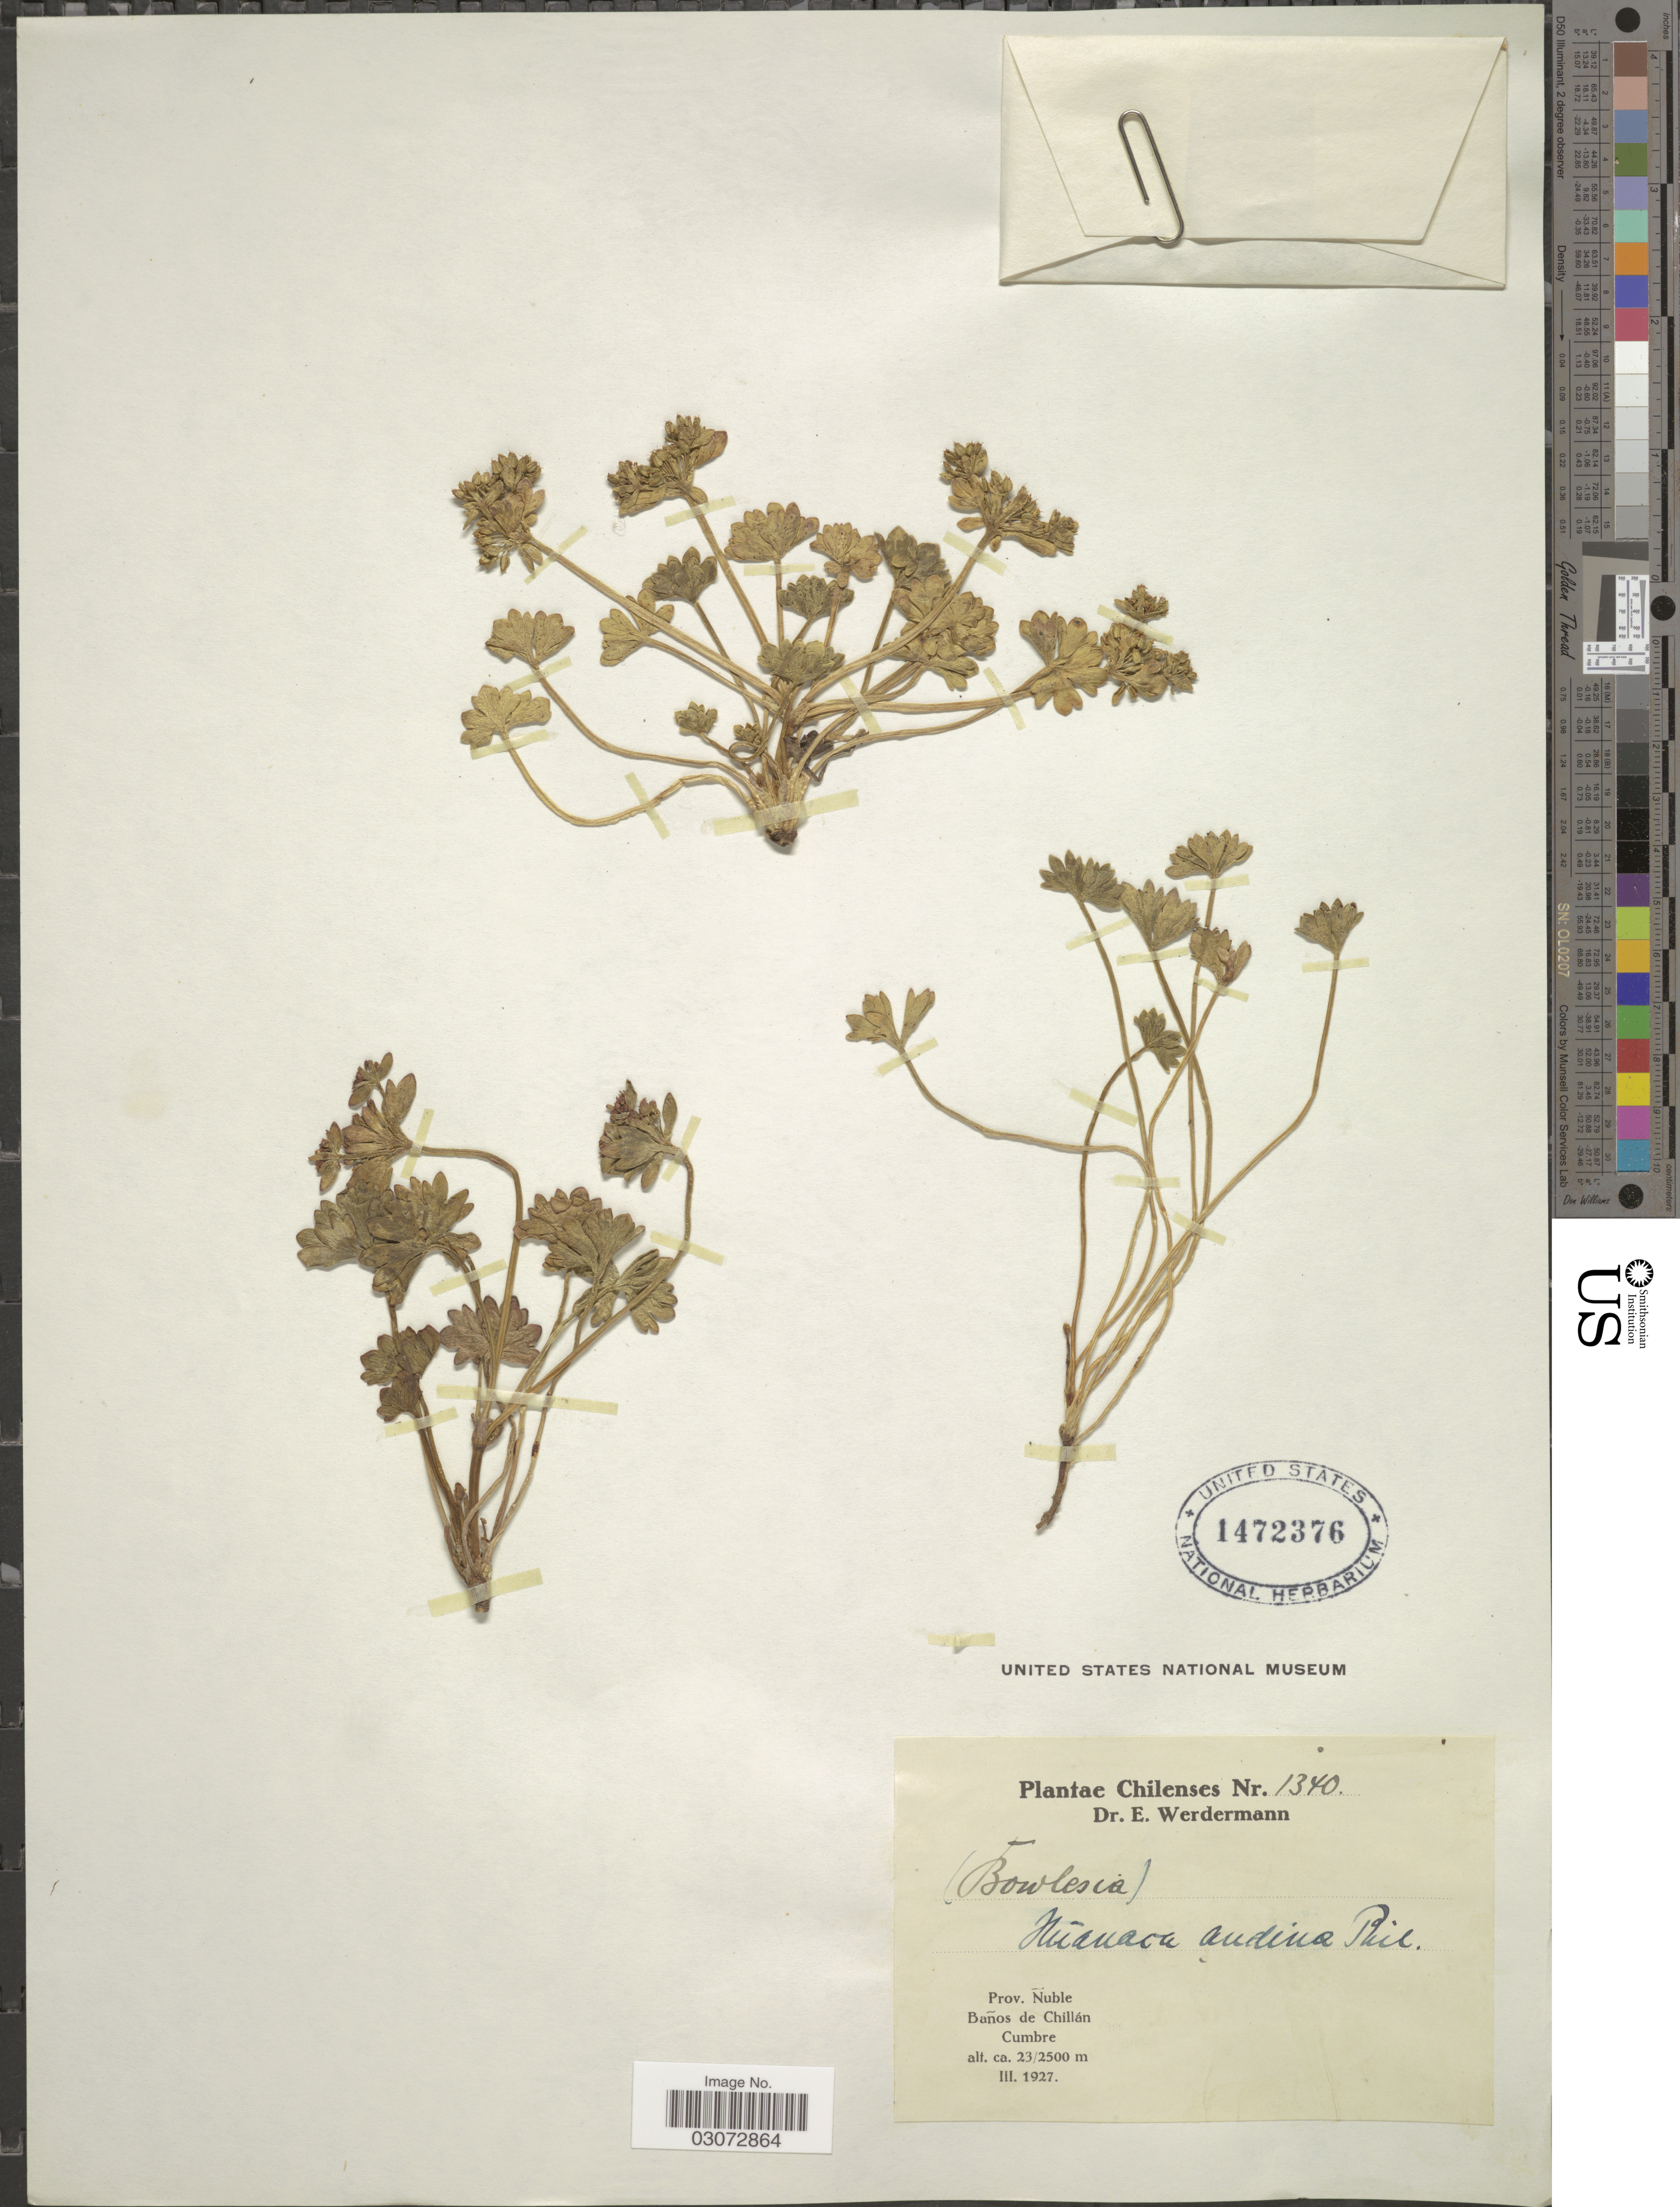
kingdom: Plantae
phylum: Tracheophyta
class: Magnoliopsida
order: Apiales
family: Apiaceae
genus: Huanaca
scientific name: Huanaca andina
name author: Phil.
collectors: E. Werdermann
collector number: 1340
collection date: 1927-03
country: Chile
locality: Prov. Ñuble. Baños de Chillán. Cumbre.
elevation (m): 2300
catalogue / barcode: US 1472376